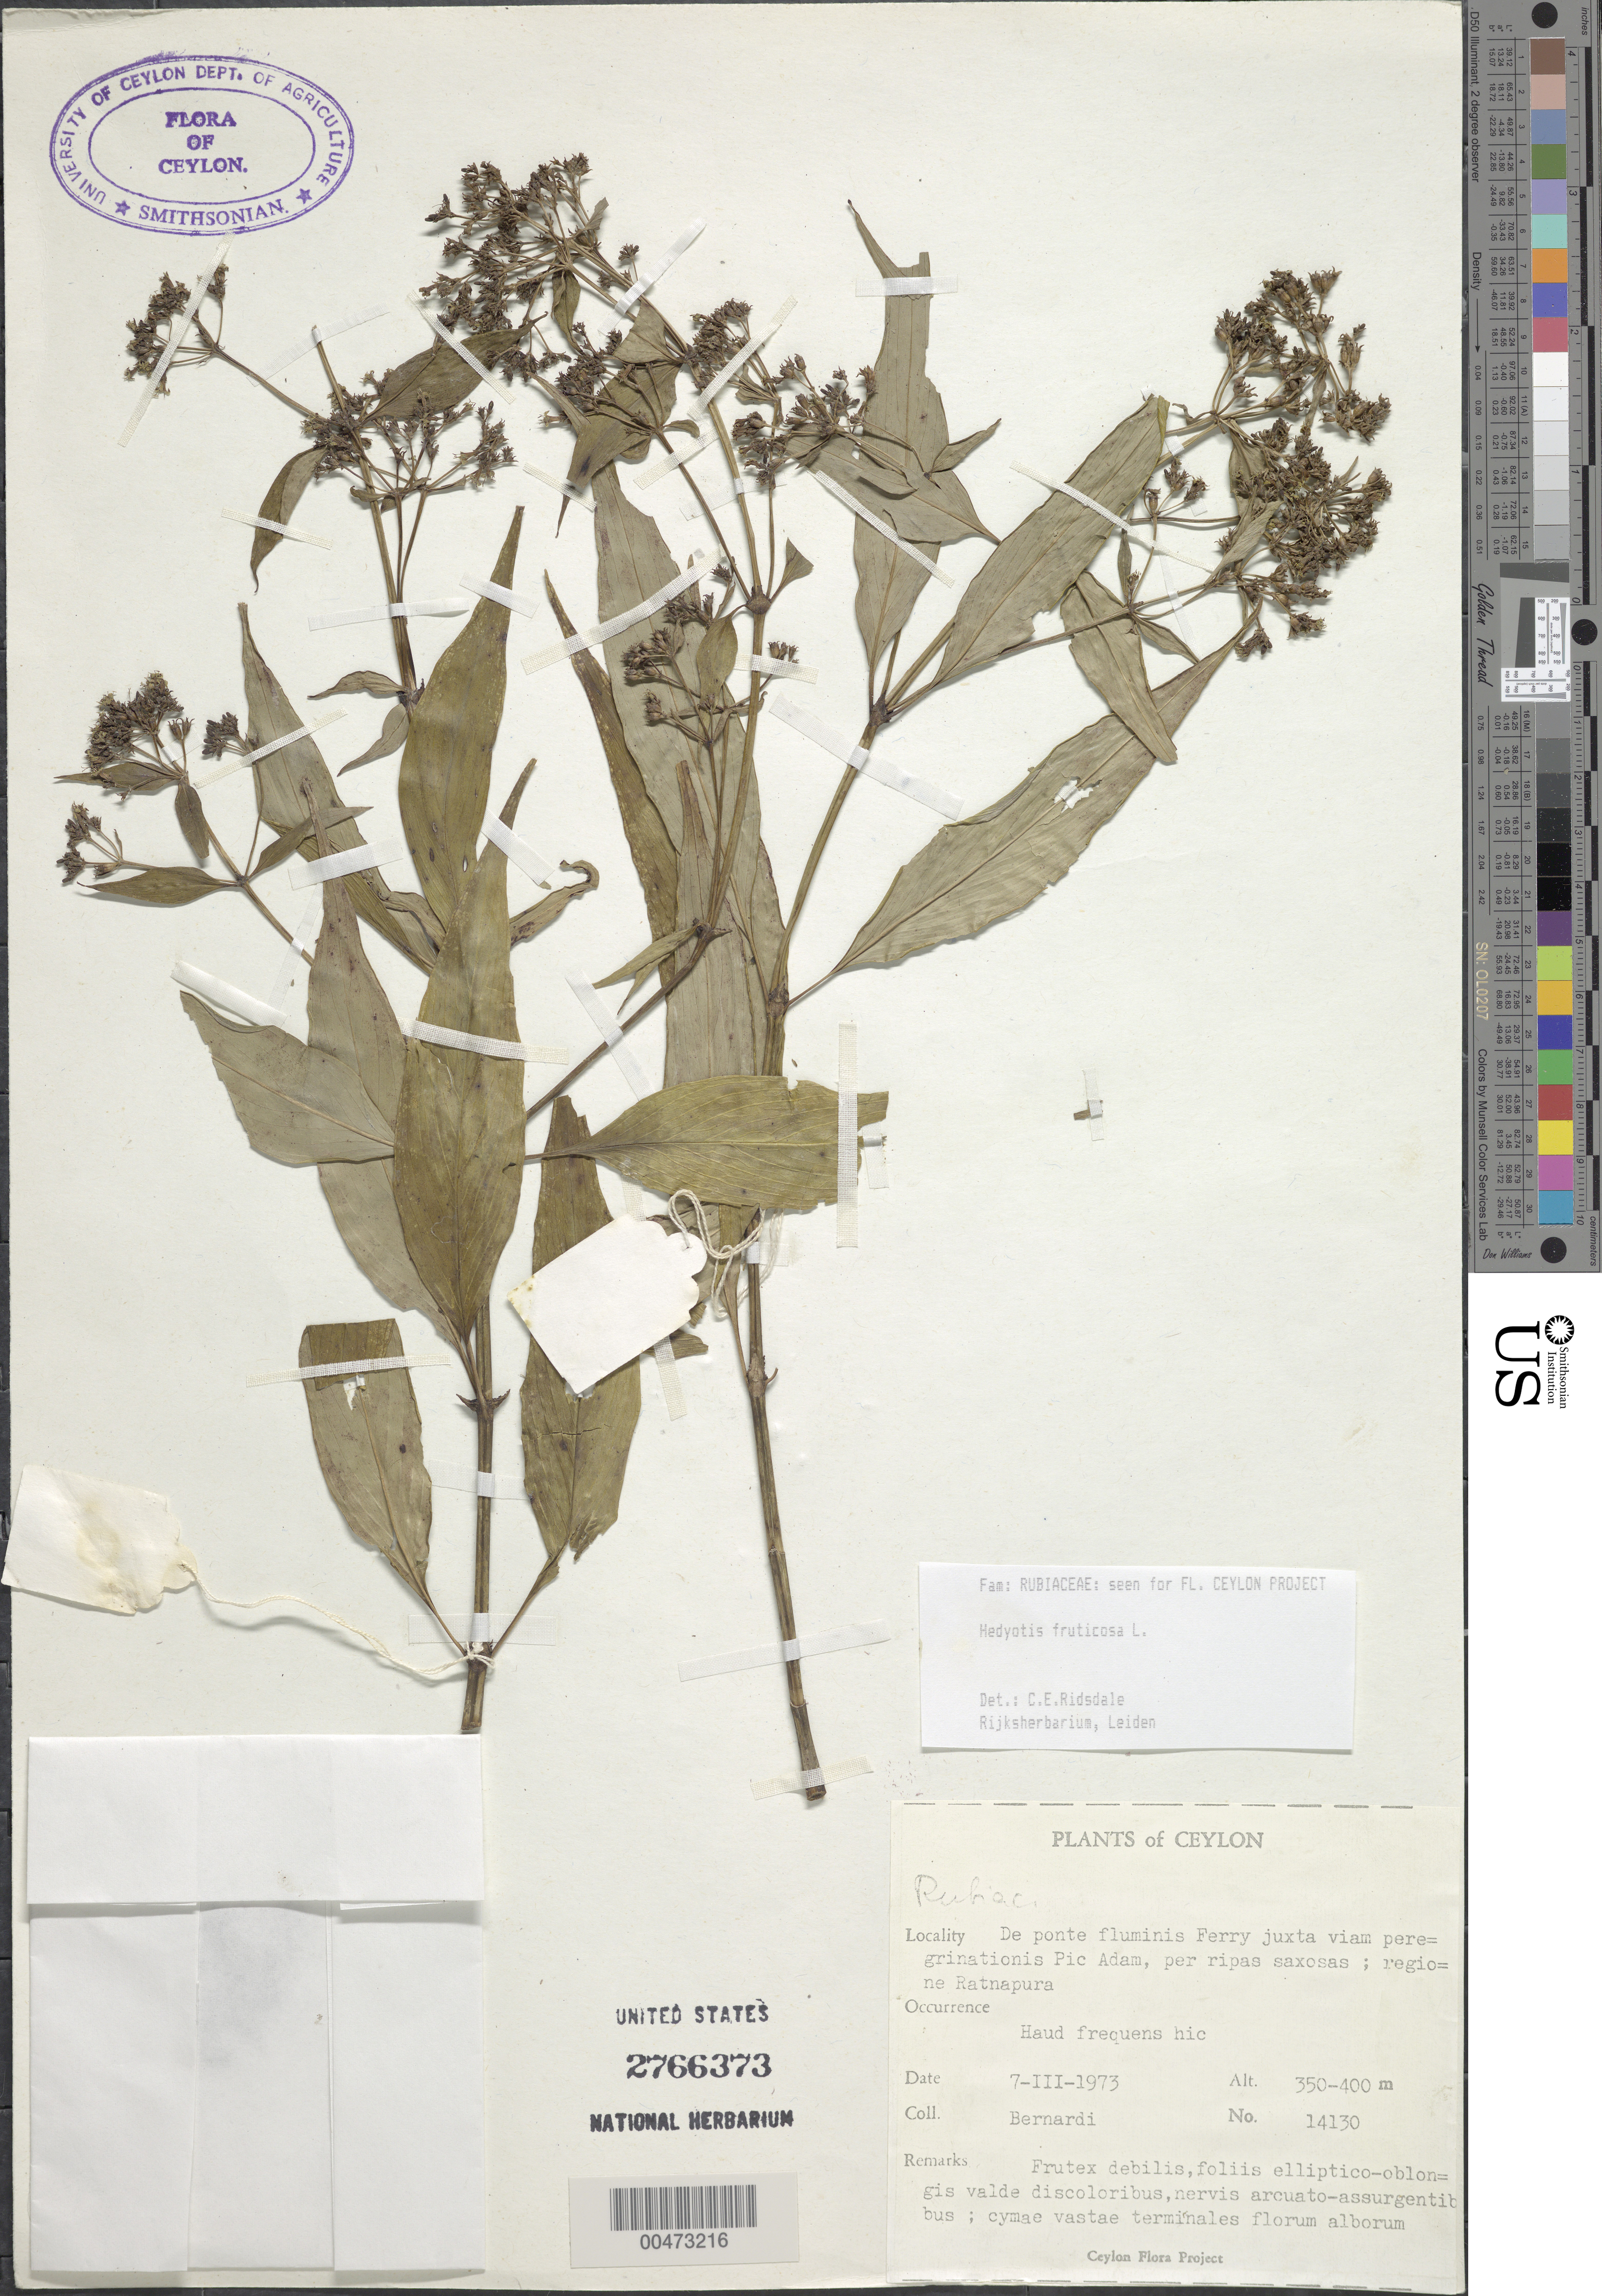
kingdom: Plantae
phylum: Tracheophyta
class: Magnoliopsida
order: Gentianales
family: Rubiaceae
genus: Hedyotis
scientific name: Hedyotis fruticosa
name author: L.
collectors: W. Bernardi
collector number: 14130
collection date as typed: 07 Mar 1973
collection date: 1973-03-07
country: Sri Lanka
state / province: Sabaragamuwa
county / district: Ratnapura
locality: Ratnapura region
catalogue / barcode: US 2766373